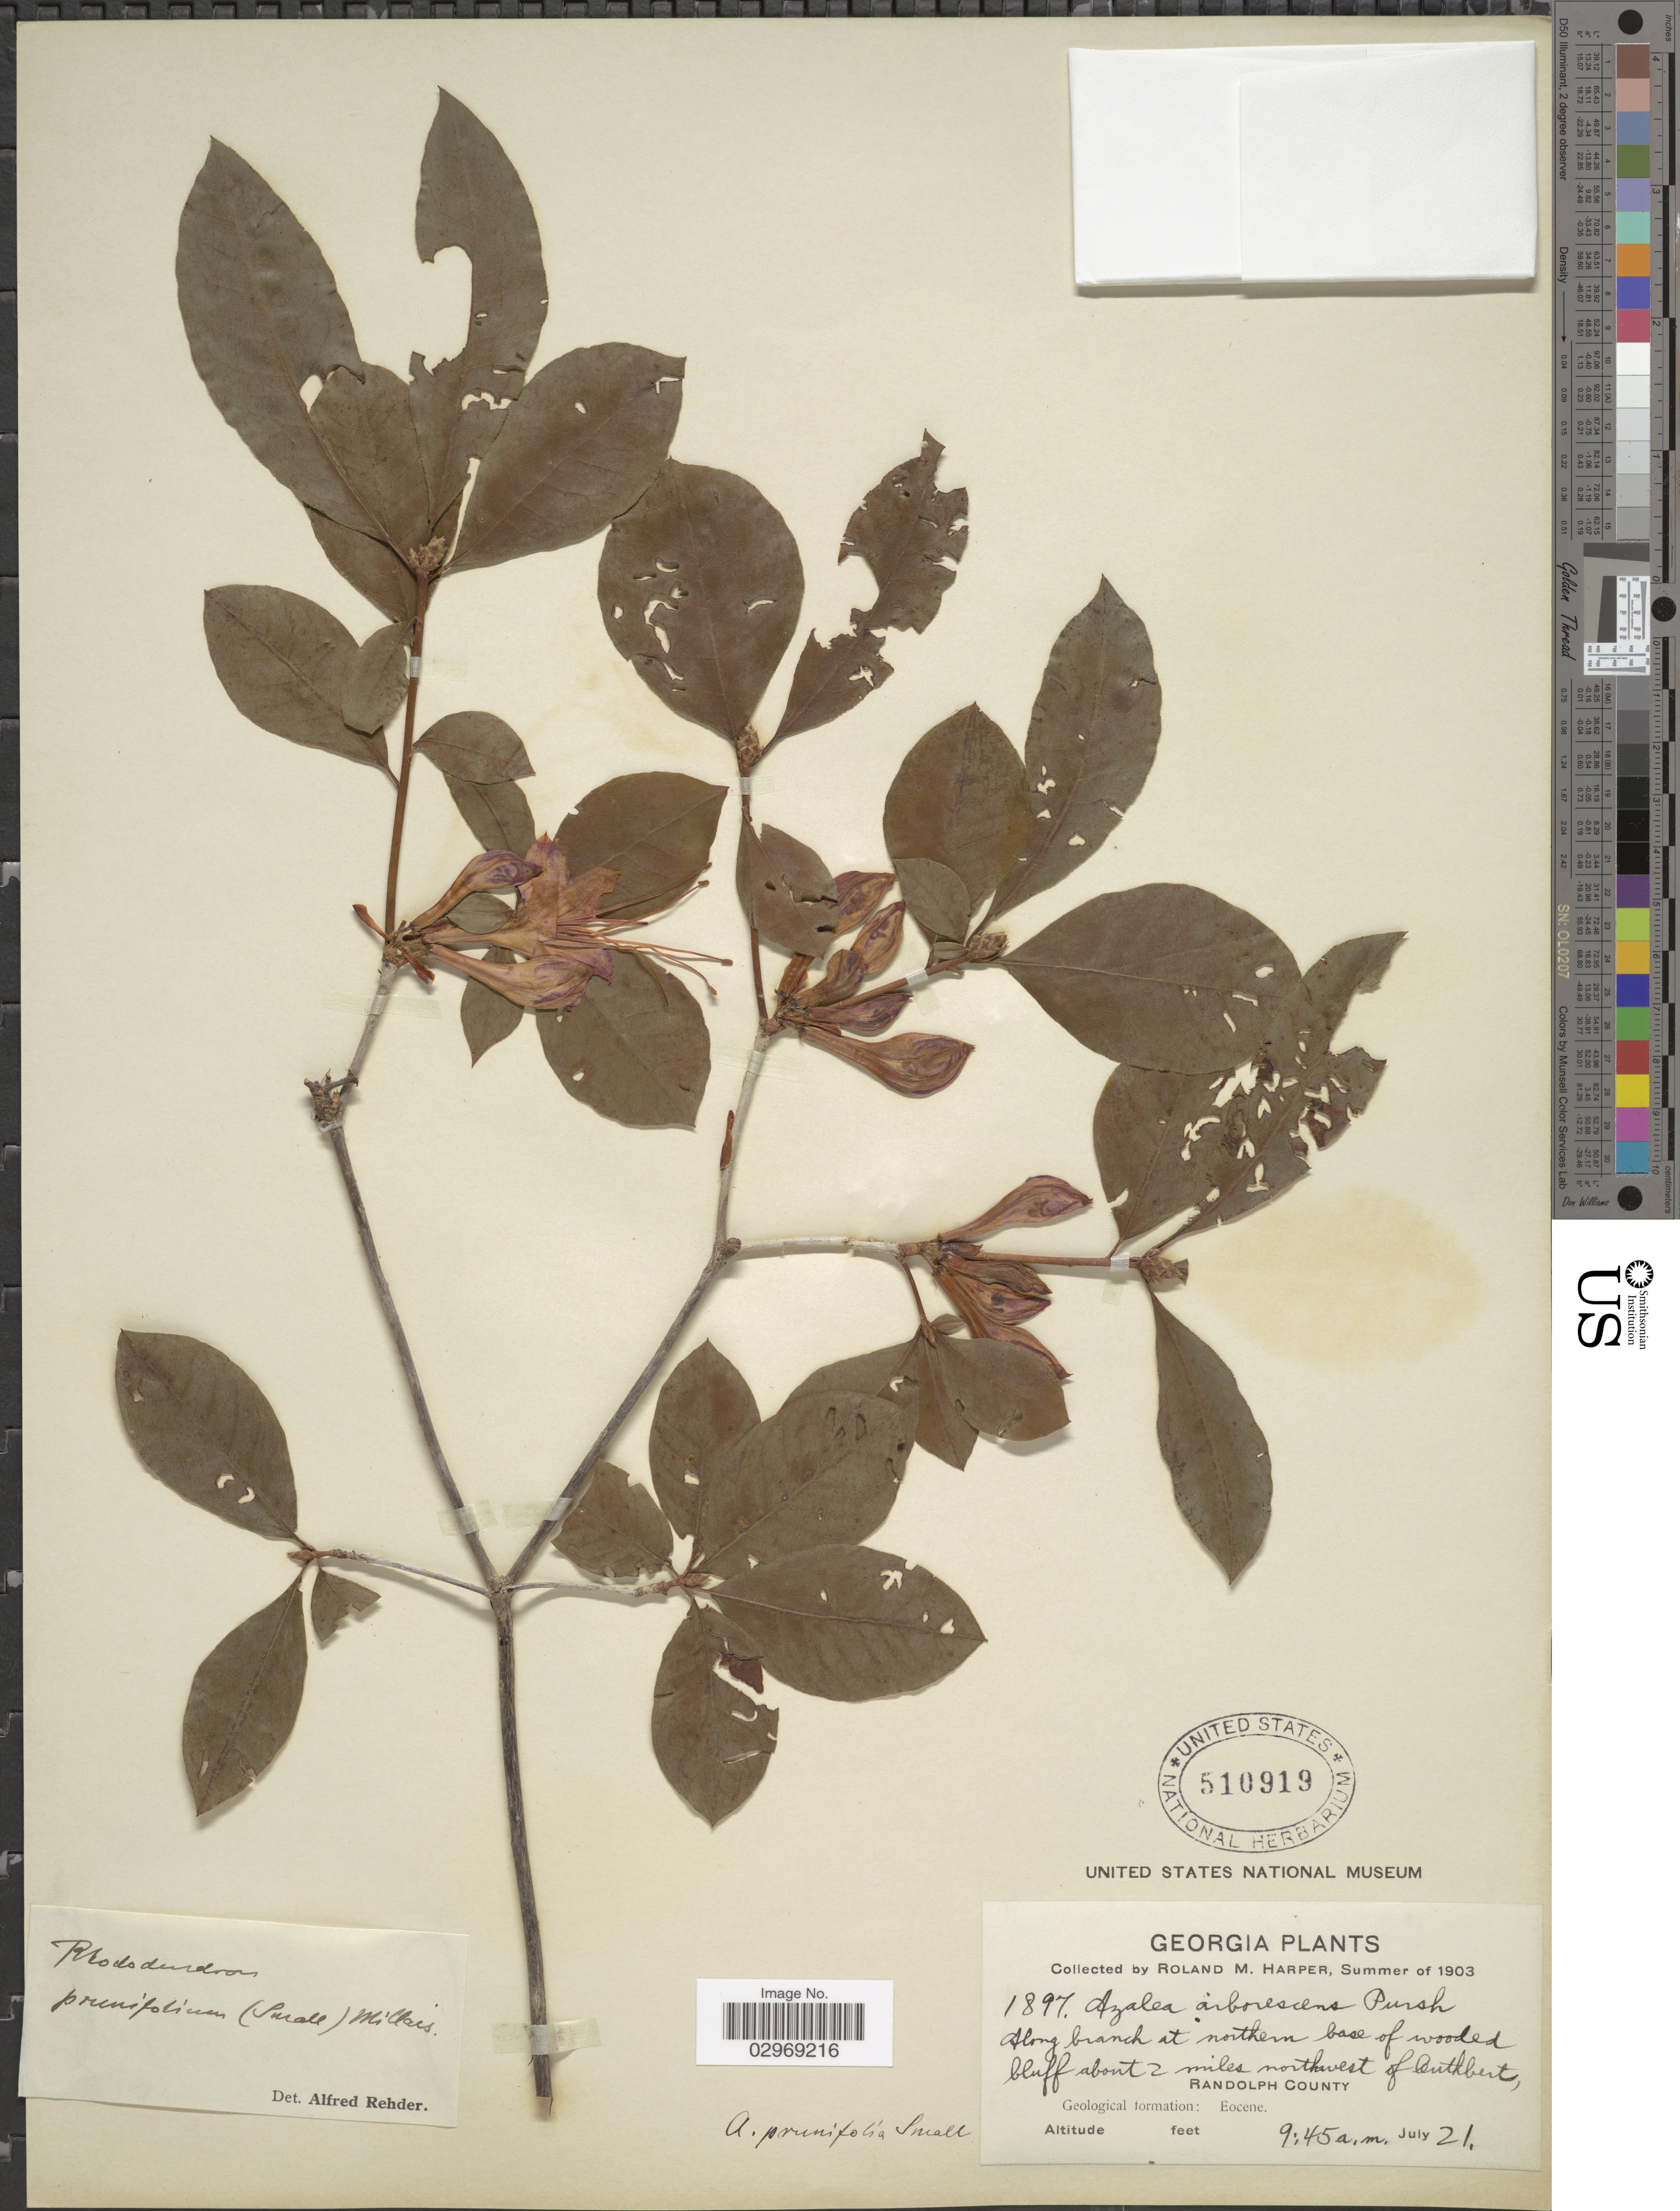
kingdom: Plantae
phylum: Tracheophyta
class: Magnoliopsida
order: Ericales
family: Ericaceae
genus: Rhododendron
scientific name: Rhododendron prunifolium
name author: (Small) Millais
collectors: R. M. Harper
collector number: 1897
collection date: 1903-07-21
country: United States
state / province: Georgia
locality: Along branch at northern base of wooded bluff about 2 miles northwest of Cuthbert, Randolph County. Geological formation: Eocene.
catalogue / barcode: US 510919